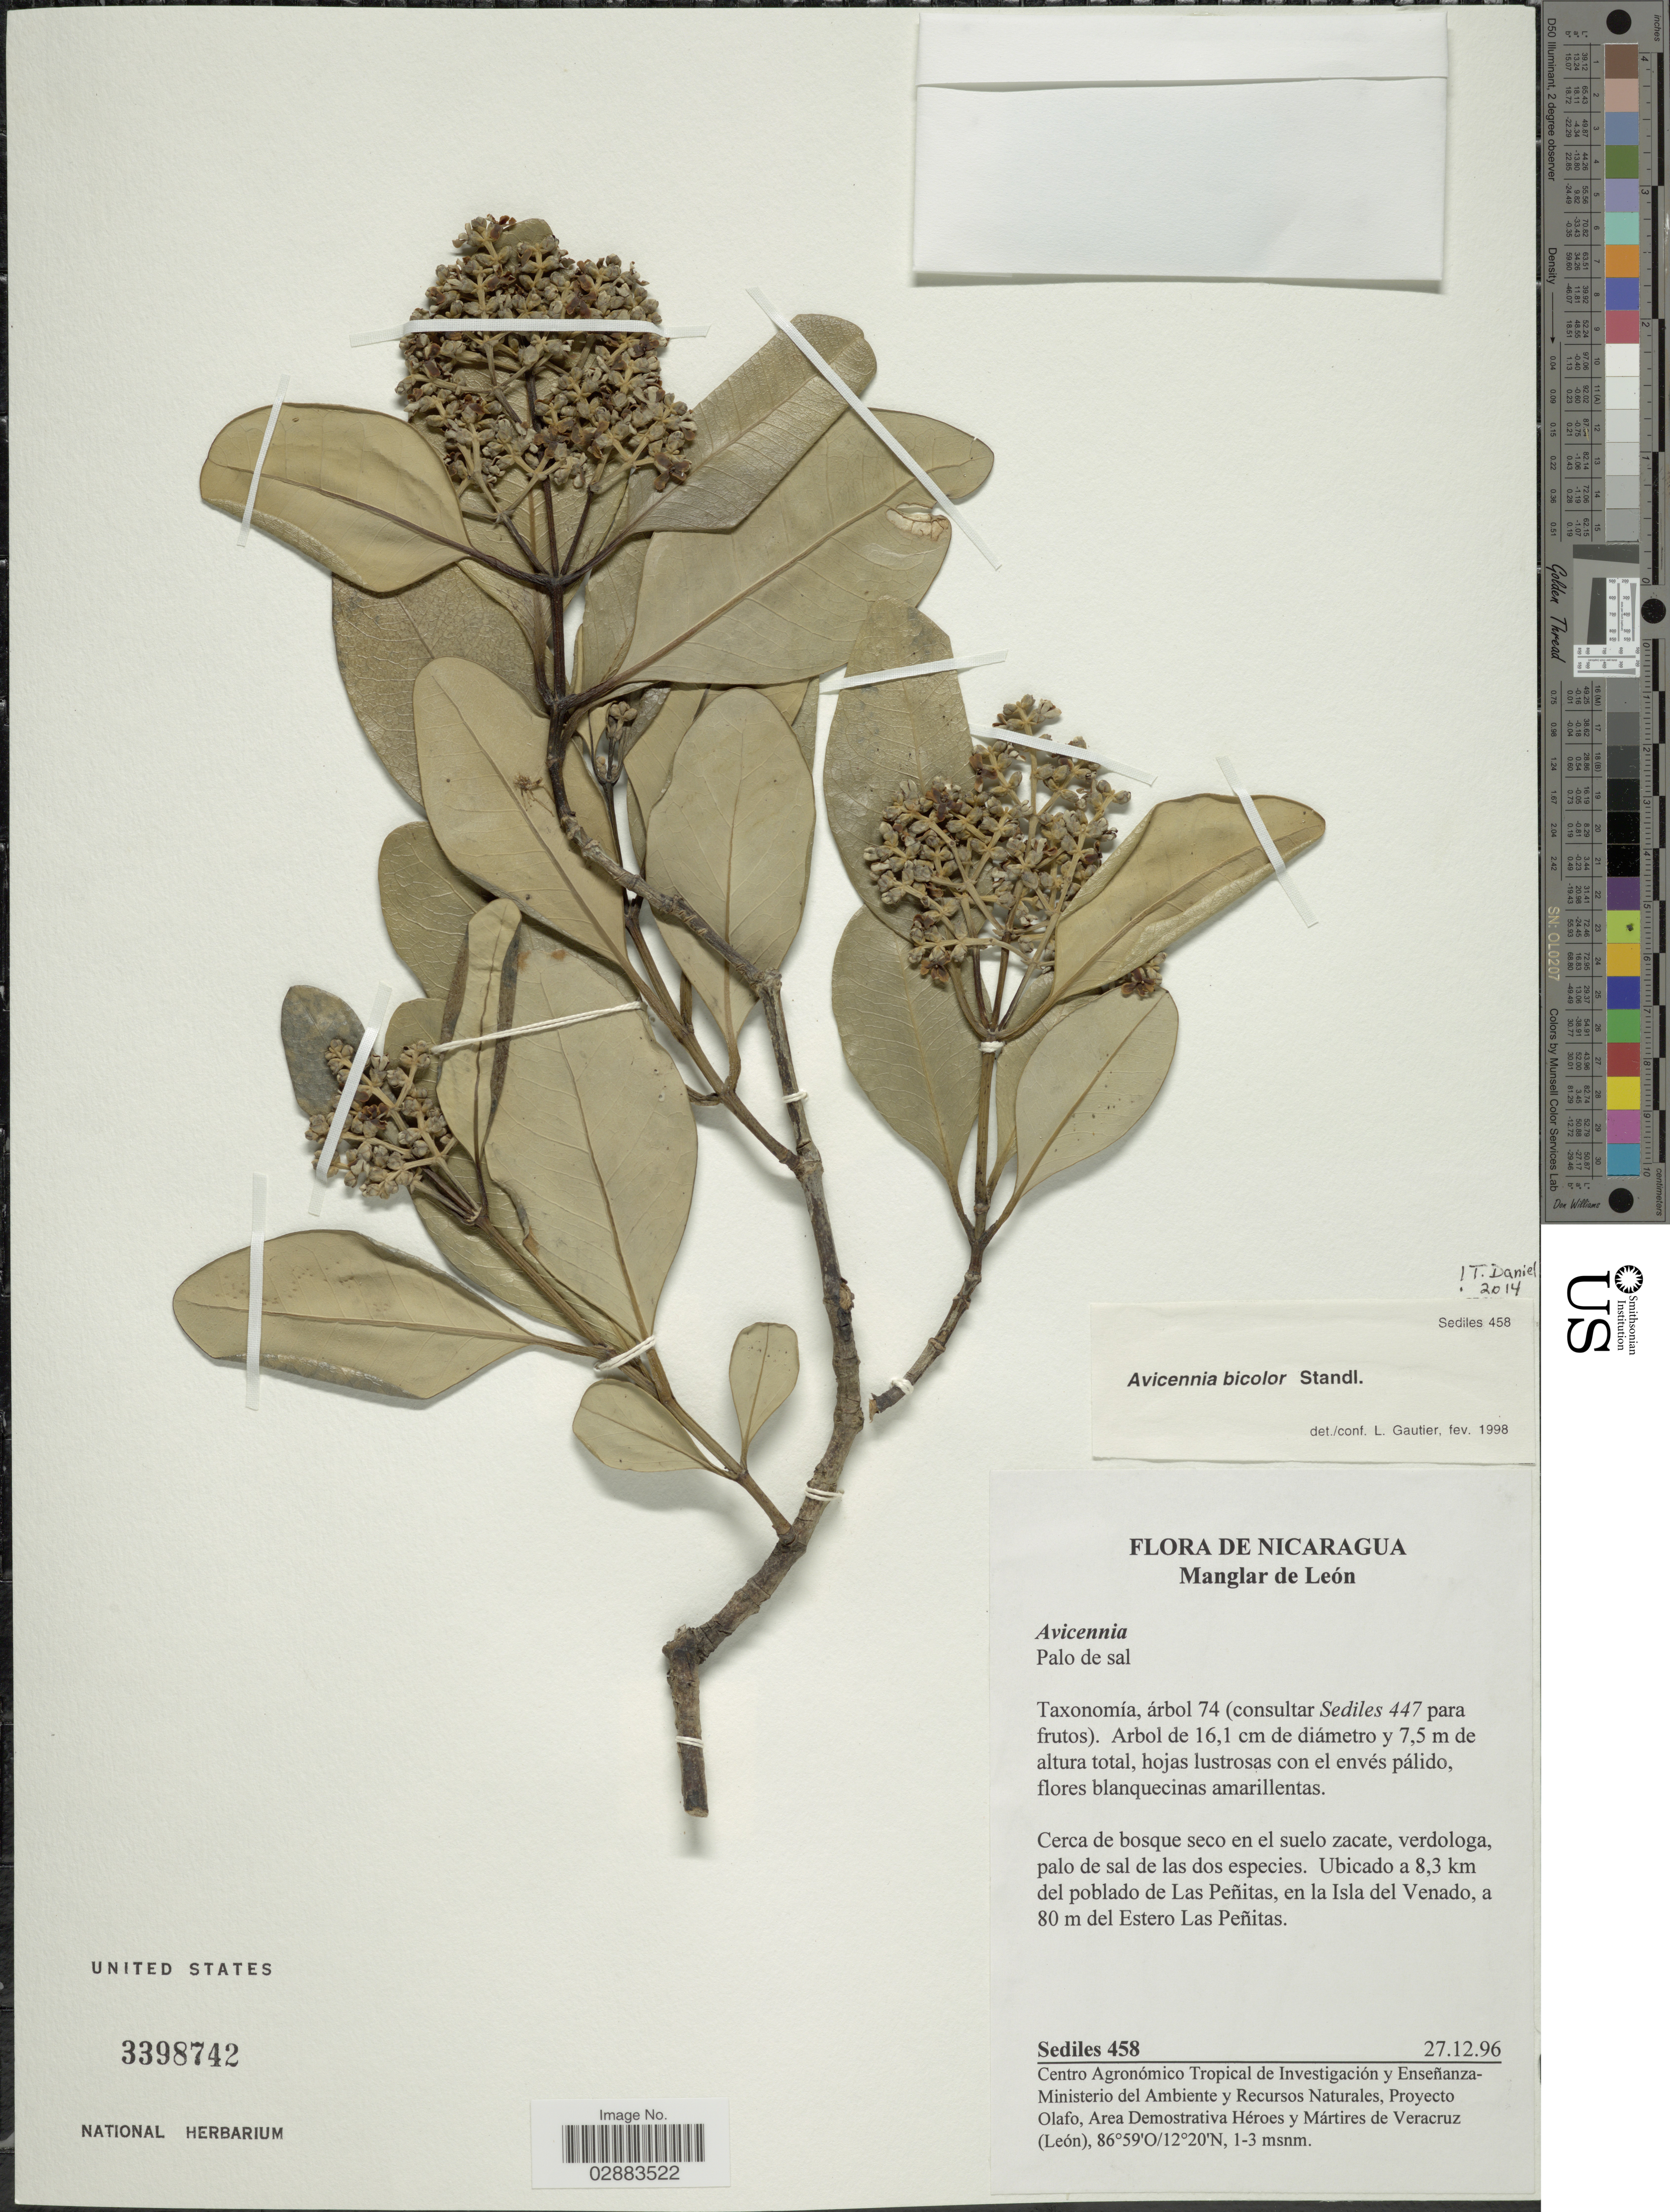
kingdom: Plantae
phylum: Tracheophyta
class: Magnoliopsida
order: Lamiales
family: Acanthaceae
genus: Avicennia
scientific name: Avicennia bicolor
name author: Standl.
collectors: Sediles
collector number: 458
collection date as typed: Transcribed d/m/y: 27/12/96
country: Nicaragua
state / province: Leon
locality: Manglar de León. Palo de sal. Ubicado a 8.3 km del poblado de Las Peñitas, e la Isla del Venado, a 80 m del Estero Las Peñitas.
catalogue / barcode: US 3398742